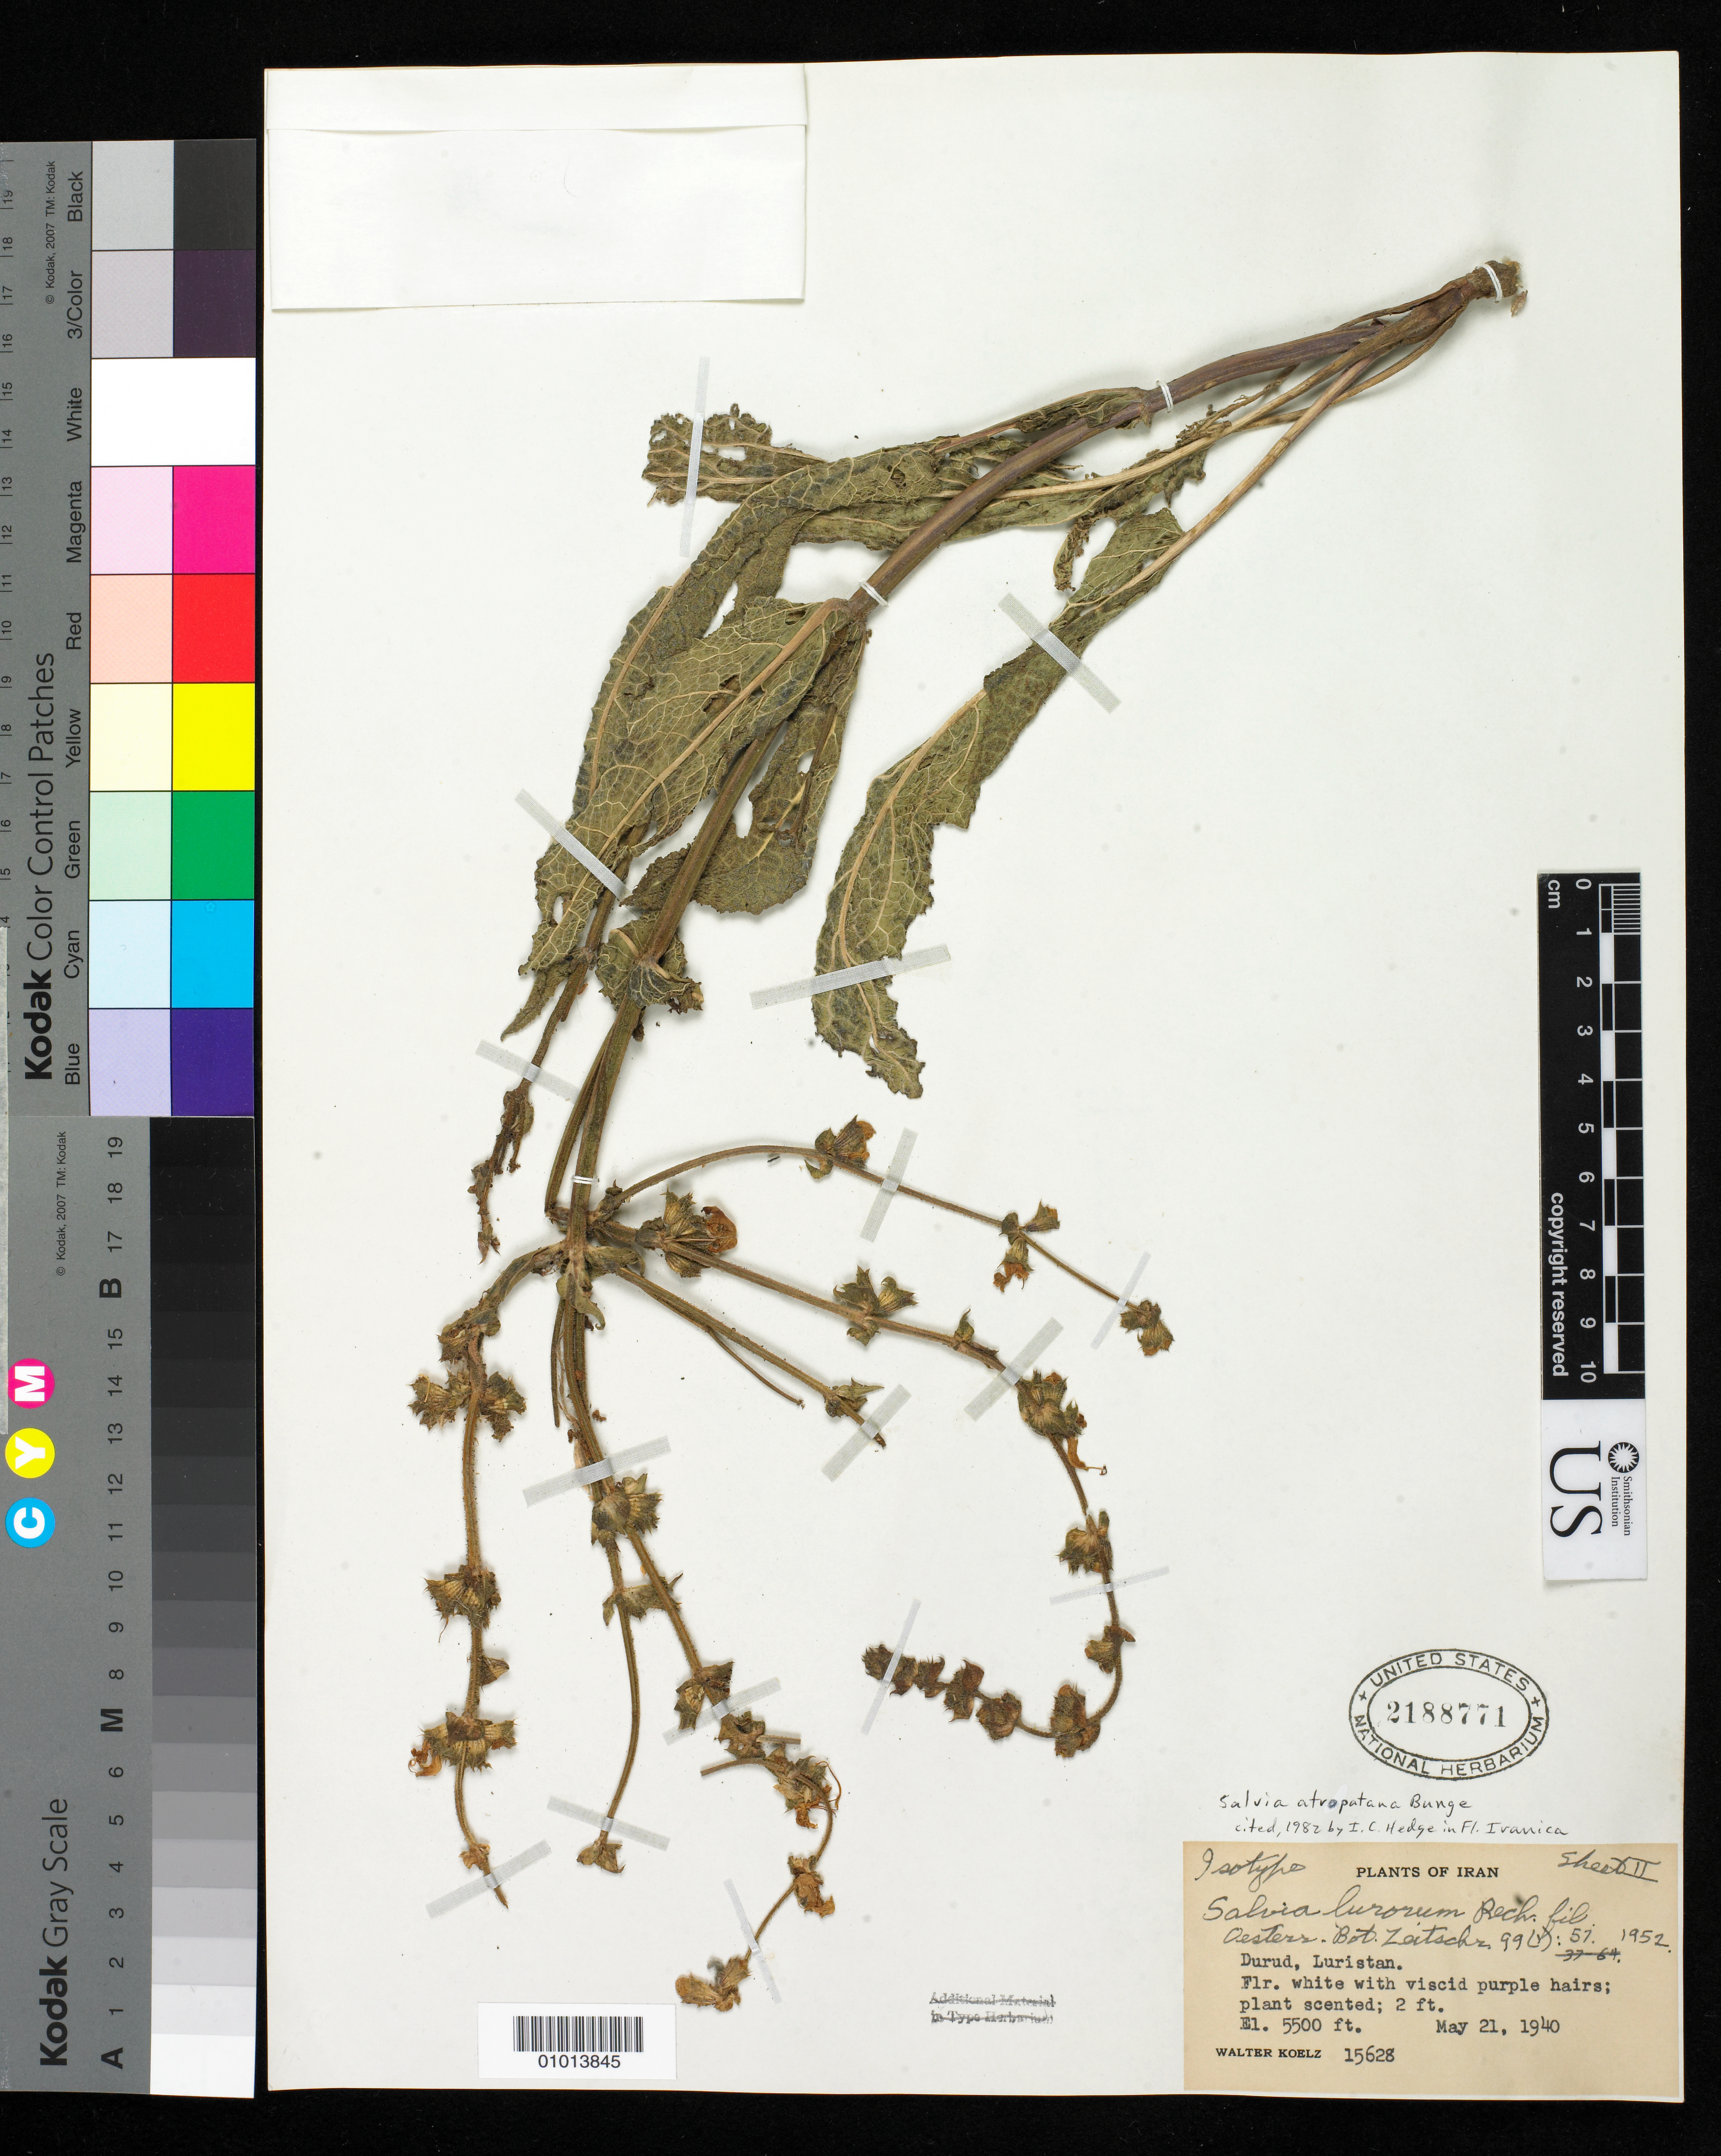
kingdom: Plantae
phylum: Tracheophyta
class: Magnoliopsida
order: Lamiales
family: Lamiaceae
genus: Salvia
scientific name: Salvia lurorum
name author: Rech. f.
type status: Isotype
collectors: W. N. Koelz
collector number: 15628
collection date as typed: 21 May 1940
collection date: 1940-05-21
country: Iran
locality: Durud, Luristan.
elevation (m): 1676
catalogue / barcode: US 2188771